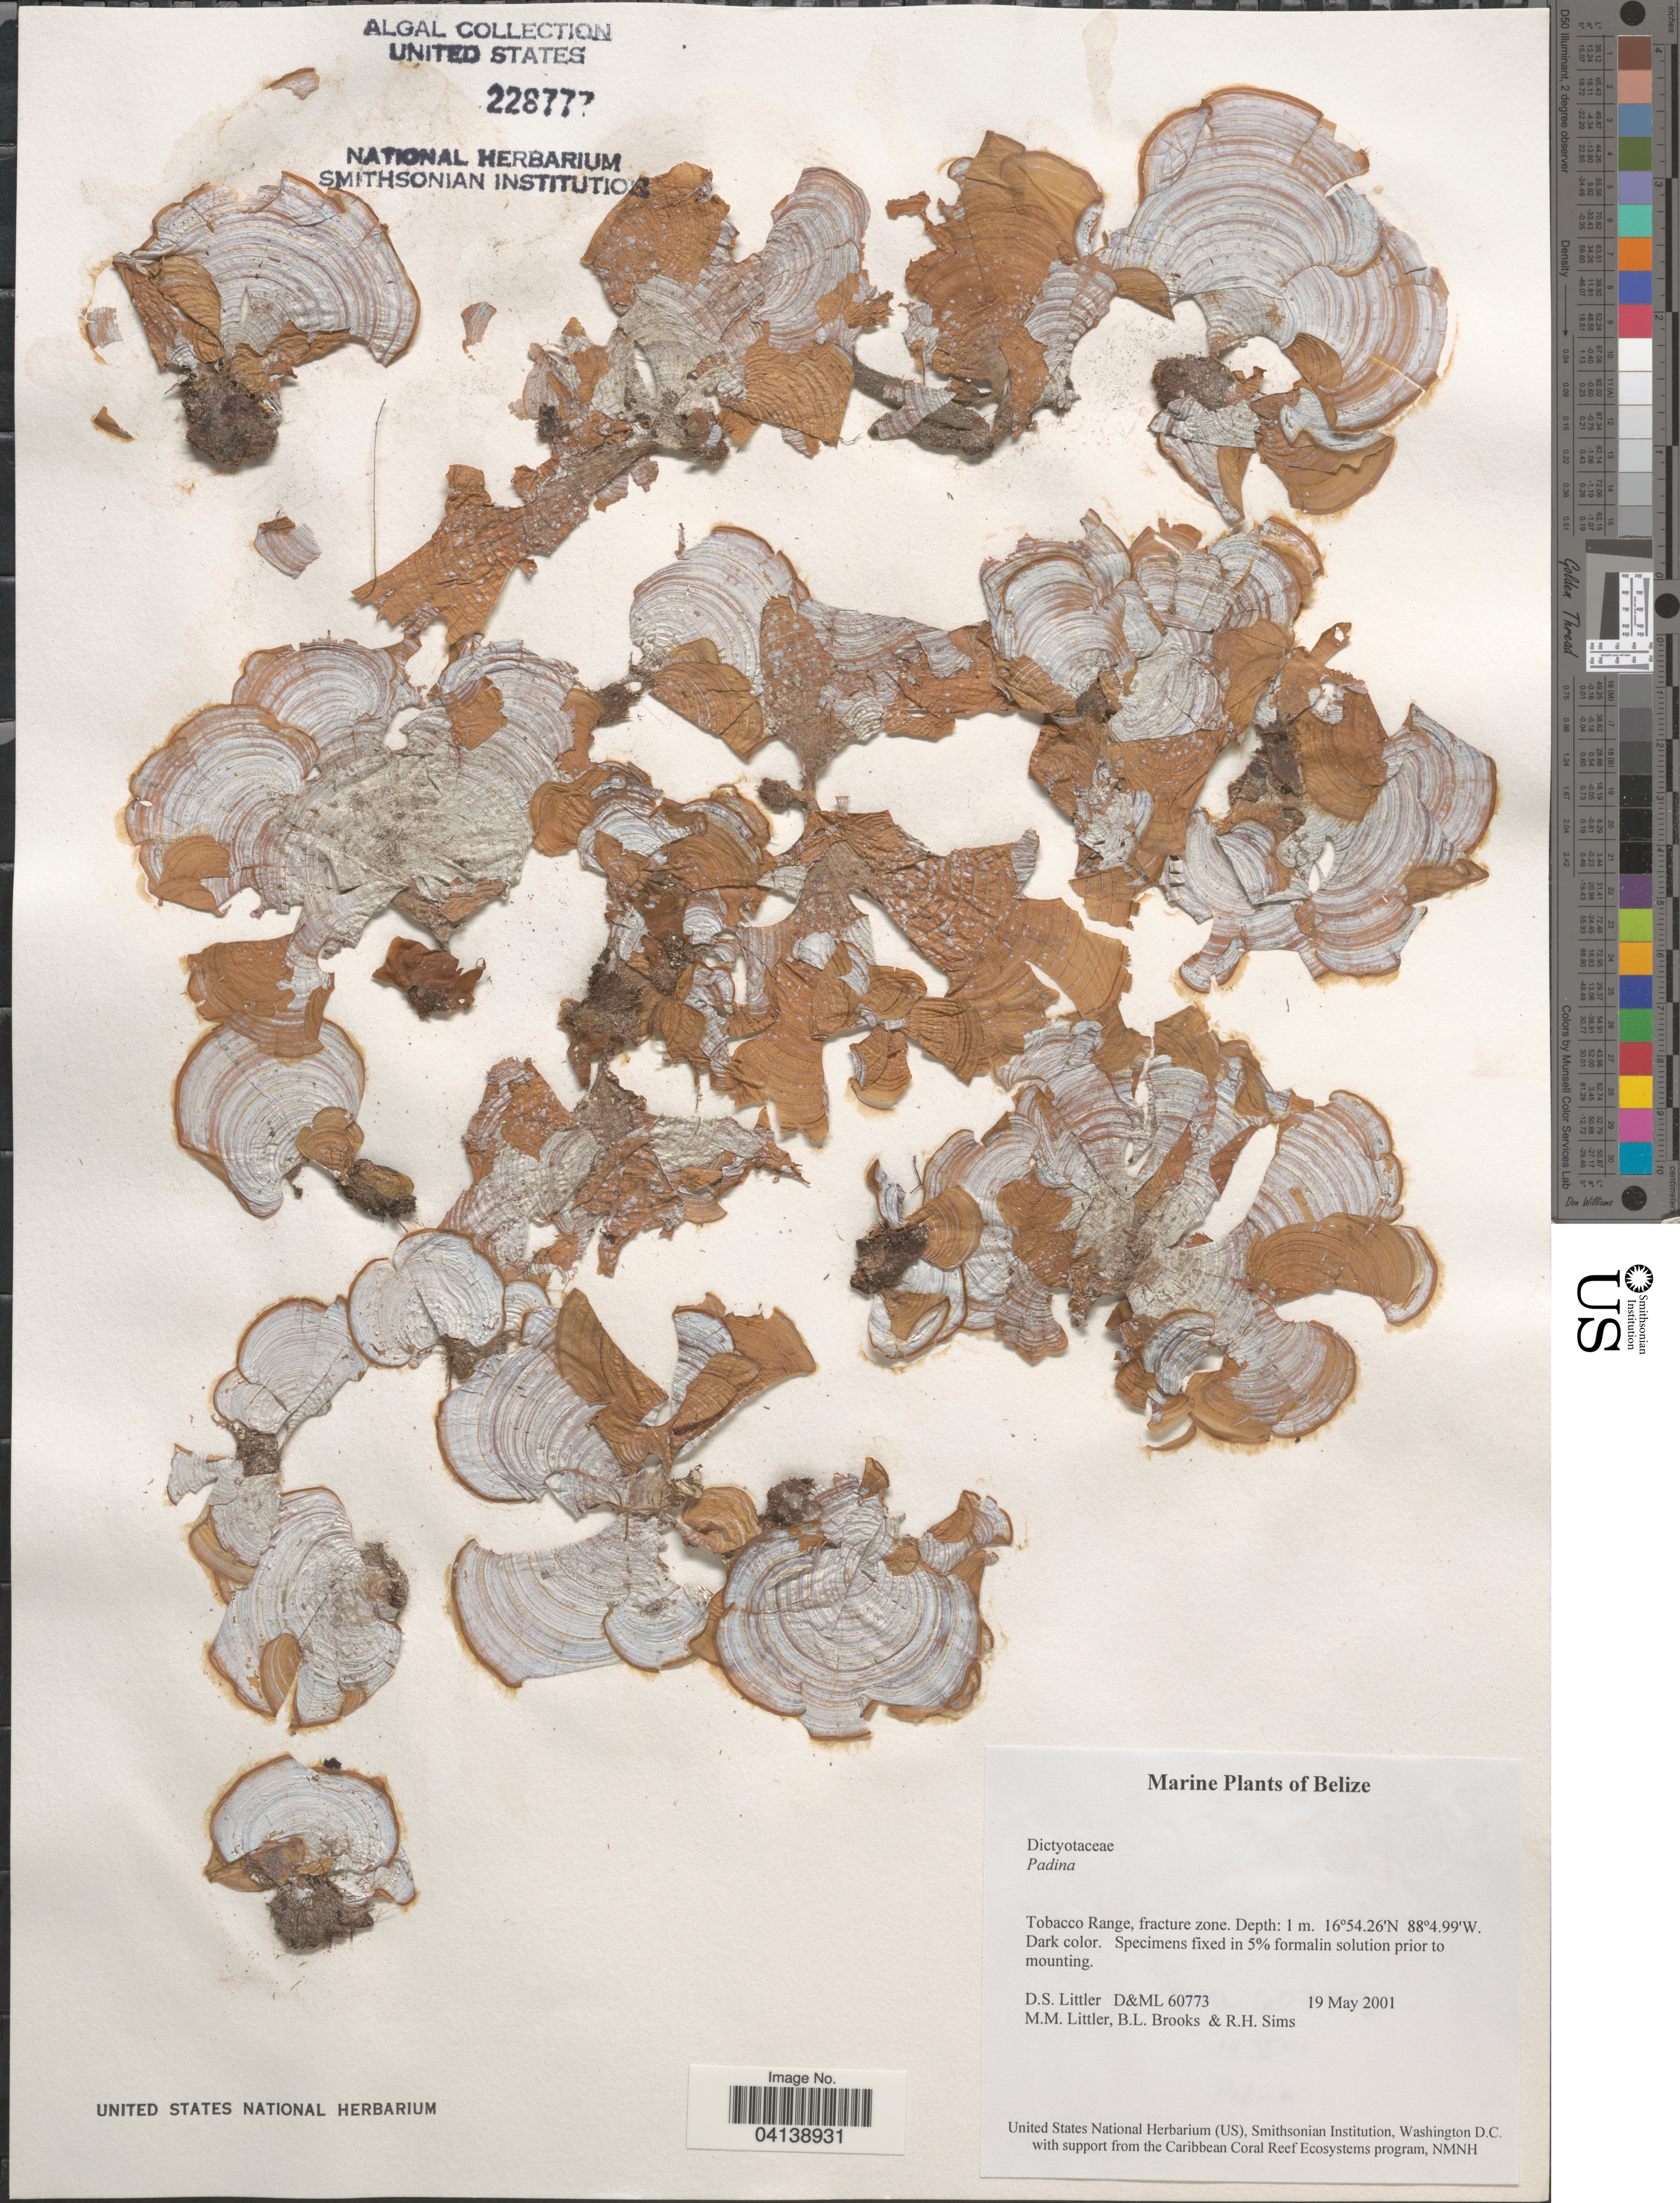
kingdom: Chromista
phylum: Ochrophyta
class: Phaeophyceae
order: Dictyotales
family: Dictyotaceae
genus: Padina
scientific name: Padina sp.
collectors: D. S. Littler, B. Brooks & R. H. Sims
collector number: D&ML 60773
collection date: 2001-05-19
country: Belize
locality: Tobacco Range, fracture zone.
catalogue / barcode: US 228777